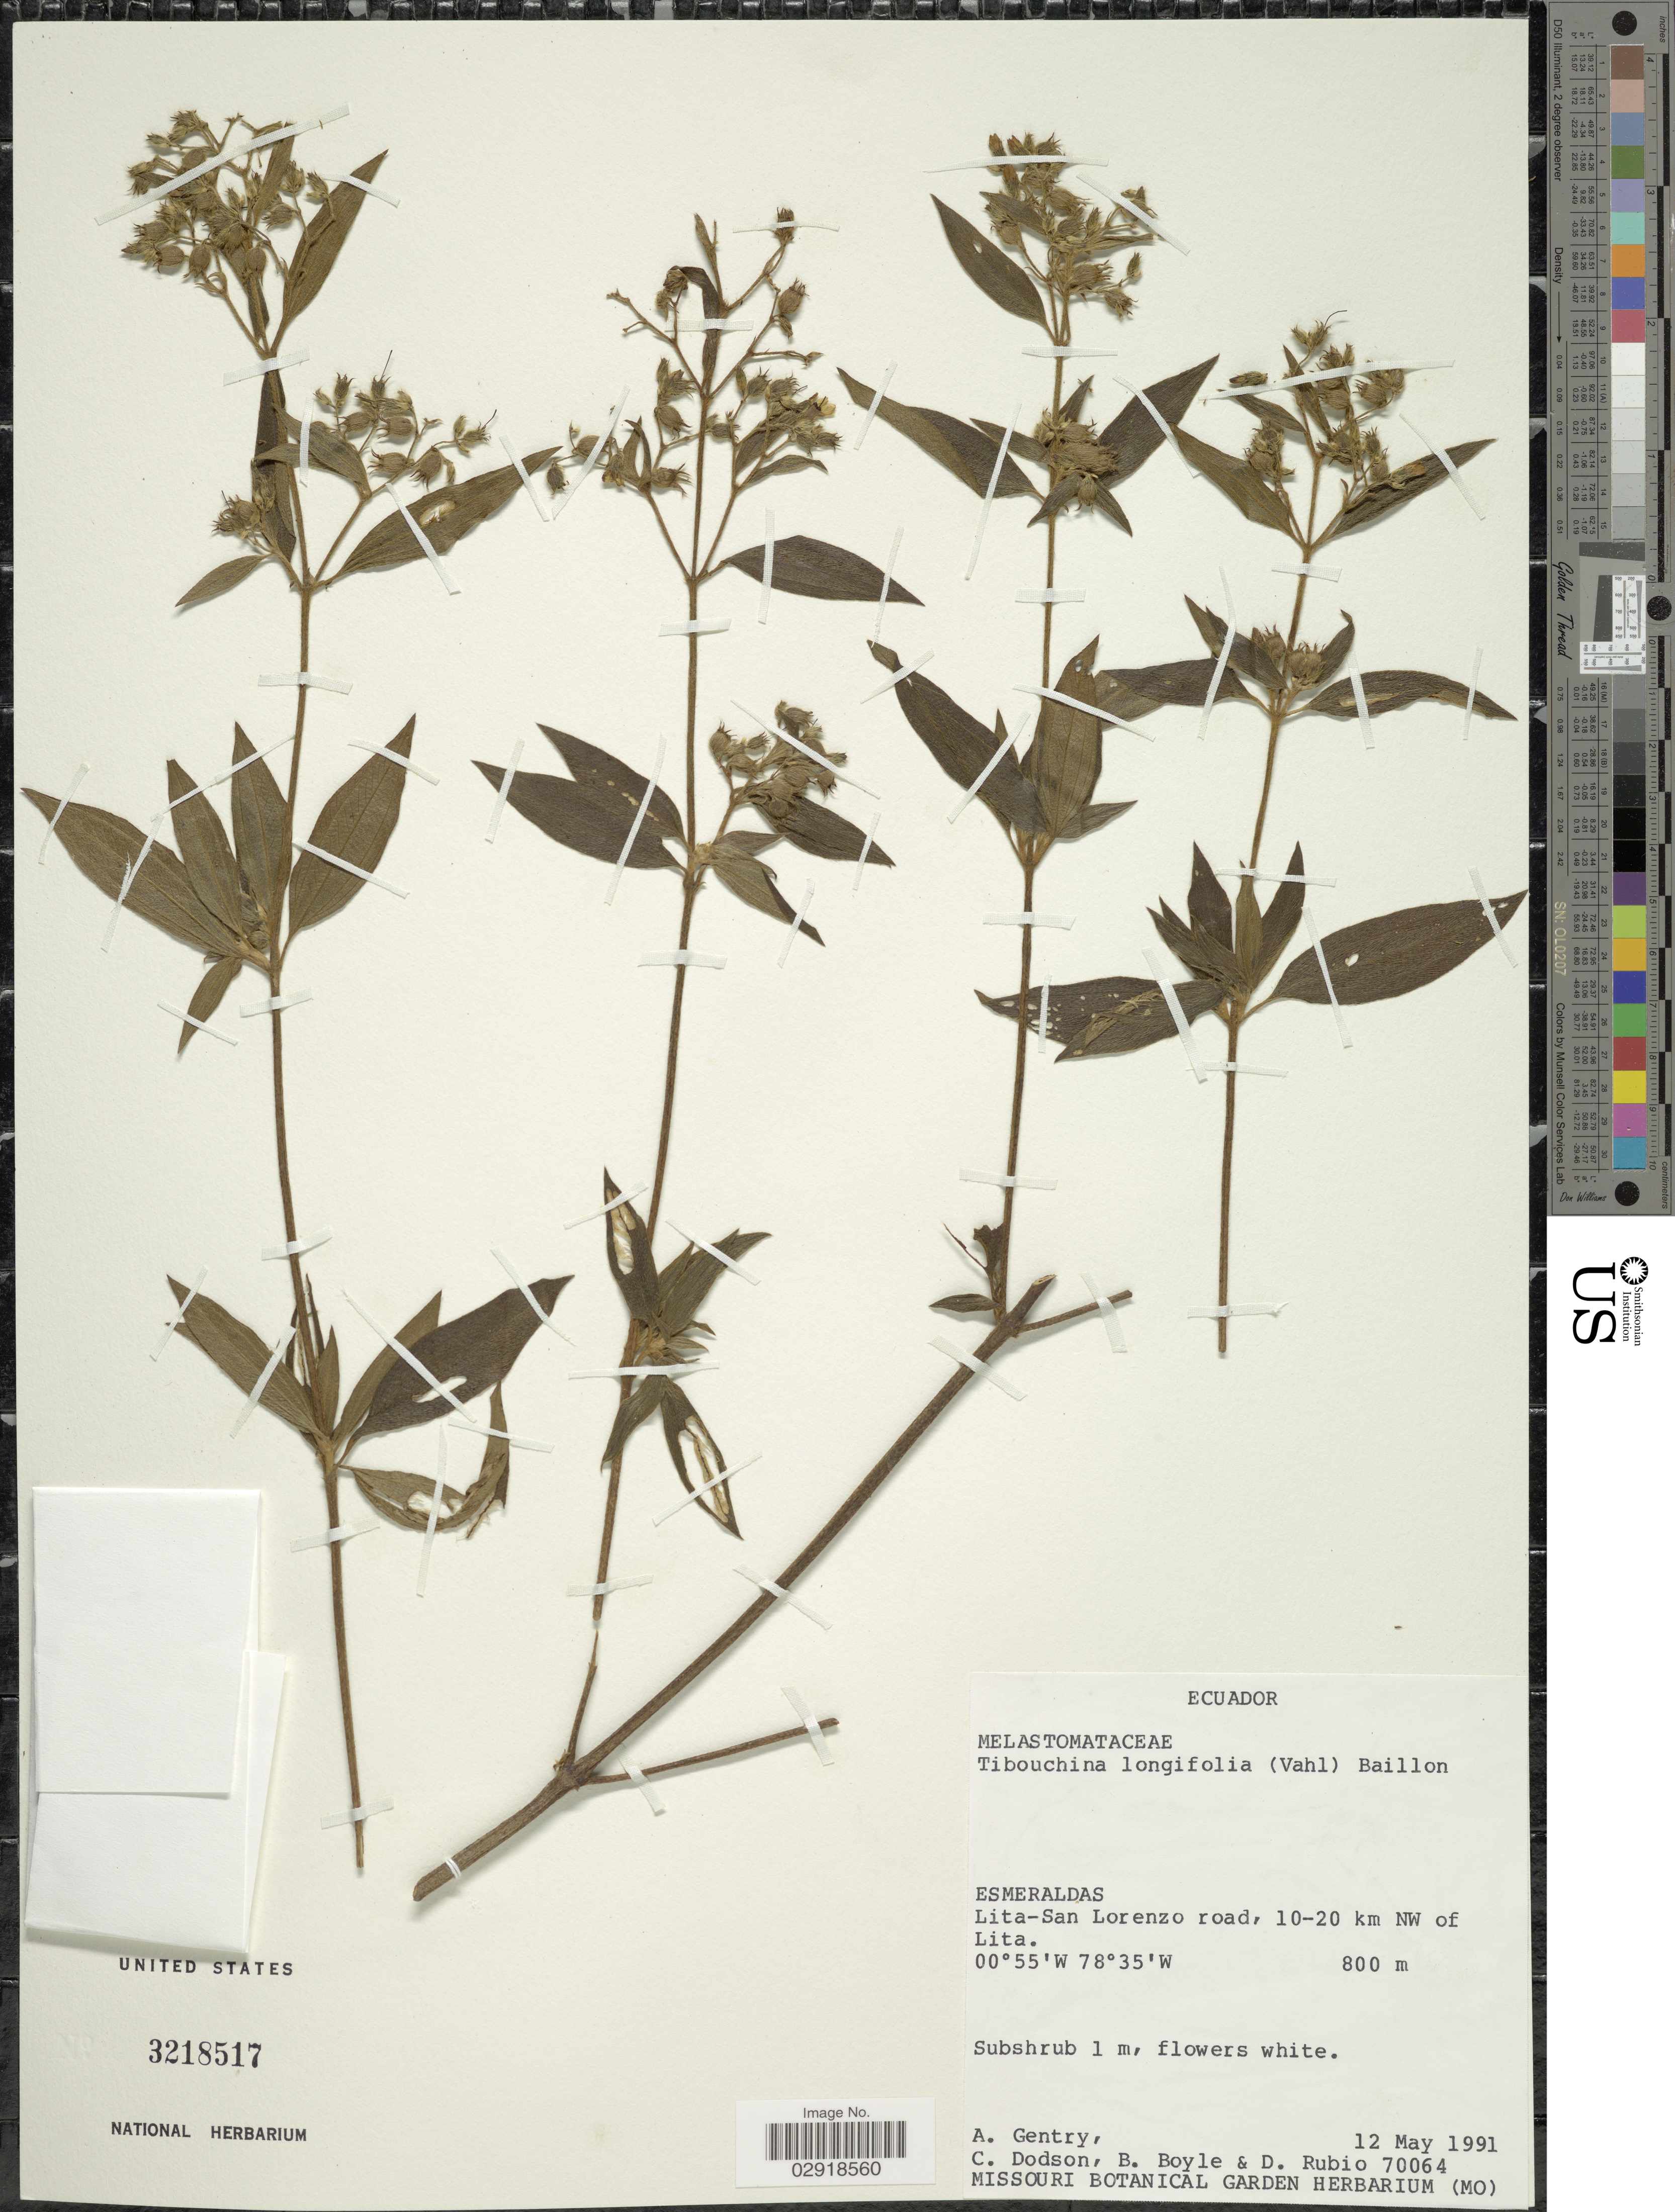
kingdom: Plantae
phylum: Tracheophyta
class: Magnoliopsida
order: Myrtales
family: Melastomataceae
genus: Chaetogastra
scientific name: Chaetogastra longifolia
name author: (Vahl) DC.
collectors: A. H. Gentry, C. Dodson, B. Boyle & D. Rubio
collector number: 70064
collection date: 1991-05-12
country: Ecuador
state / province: Esmeraldas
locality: Lita-San Lorenzo road, 10-20 km NW of Lita.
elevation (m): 800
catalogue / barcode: US 3218517